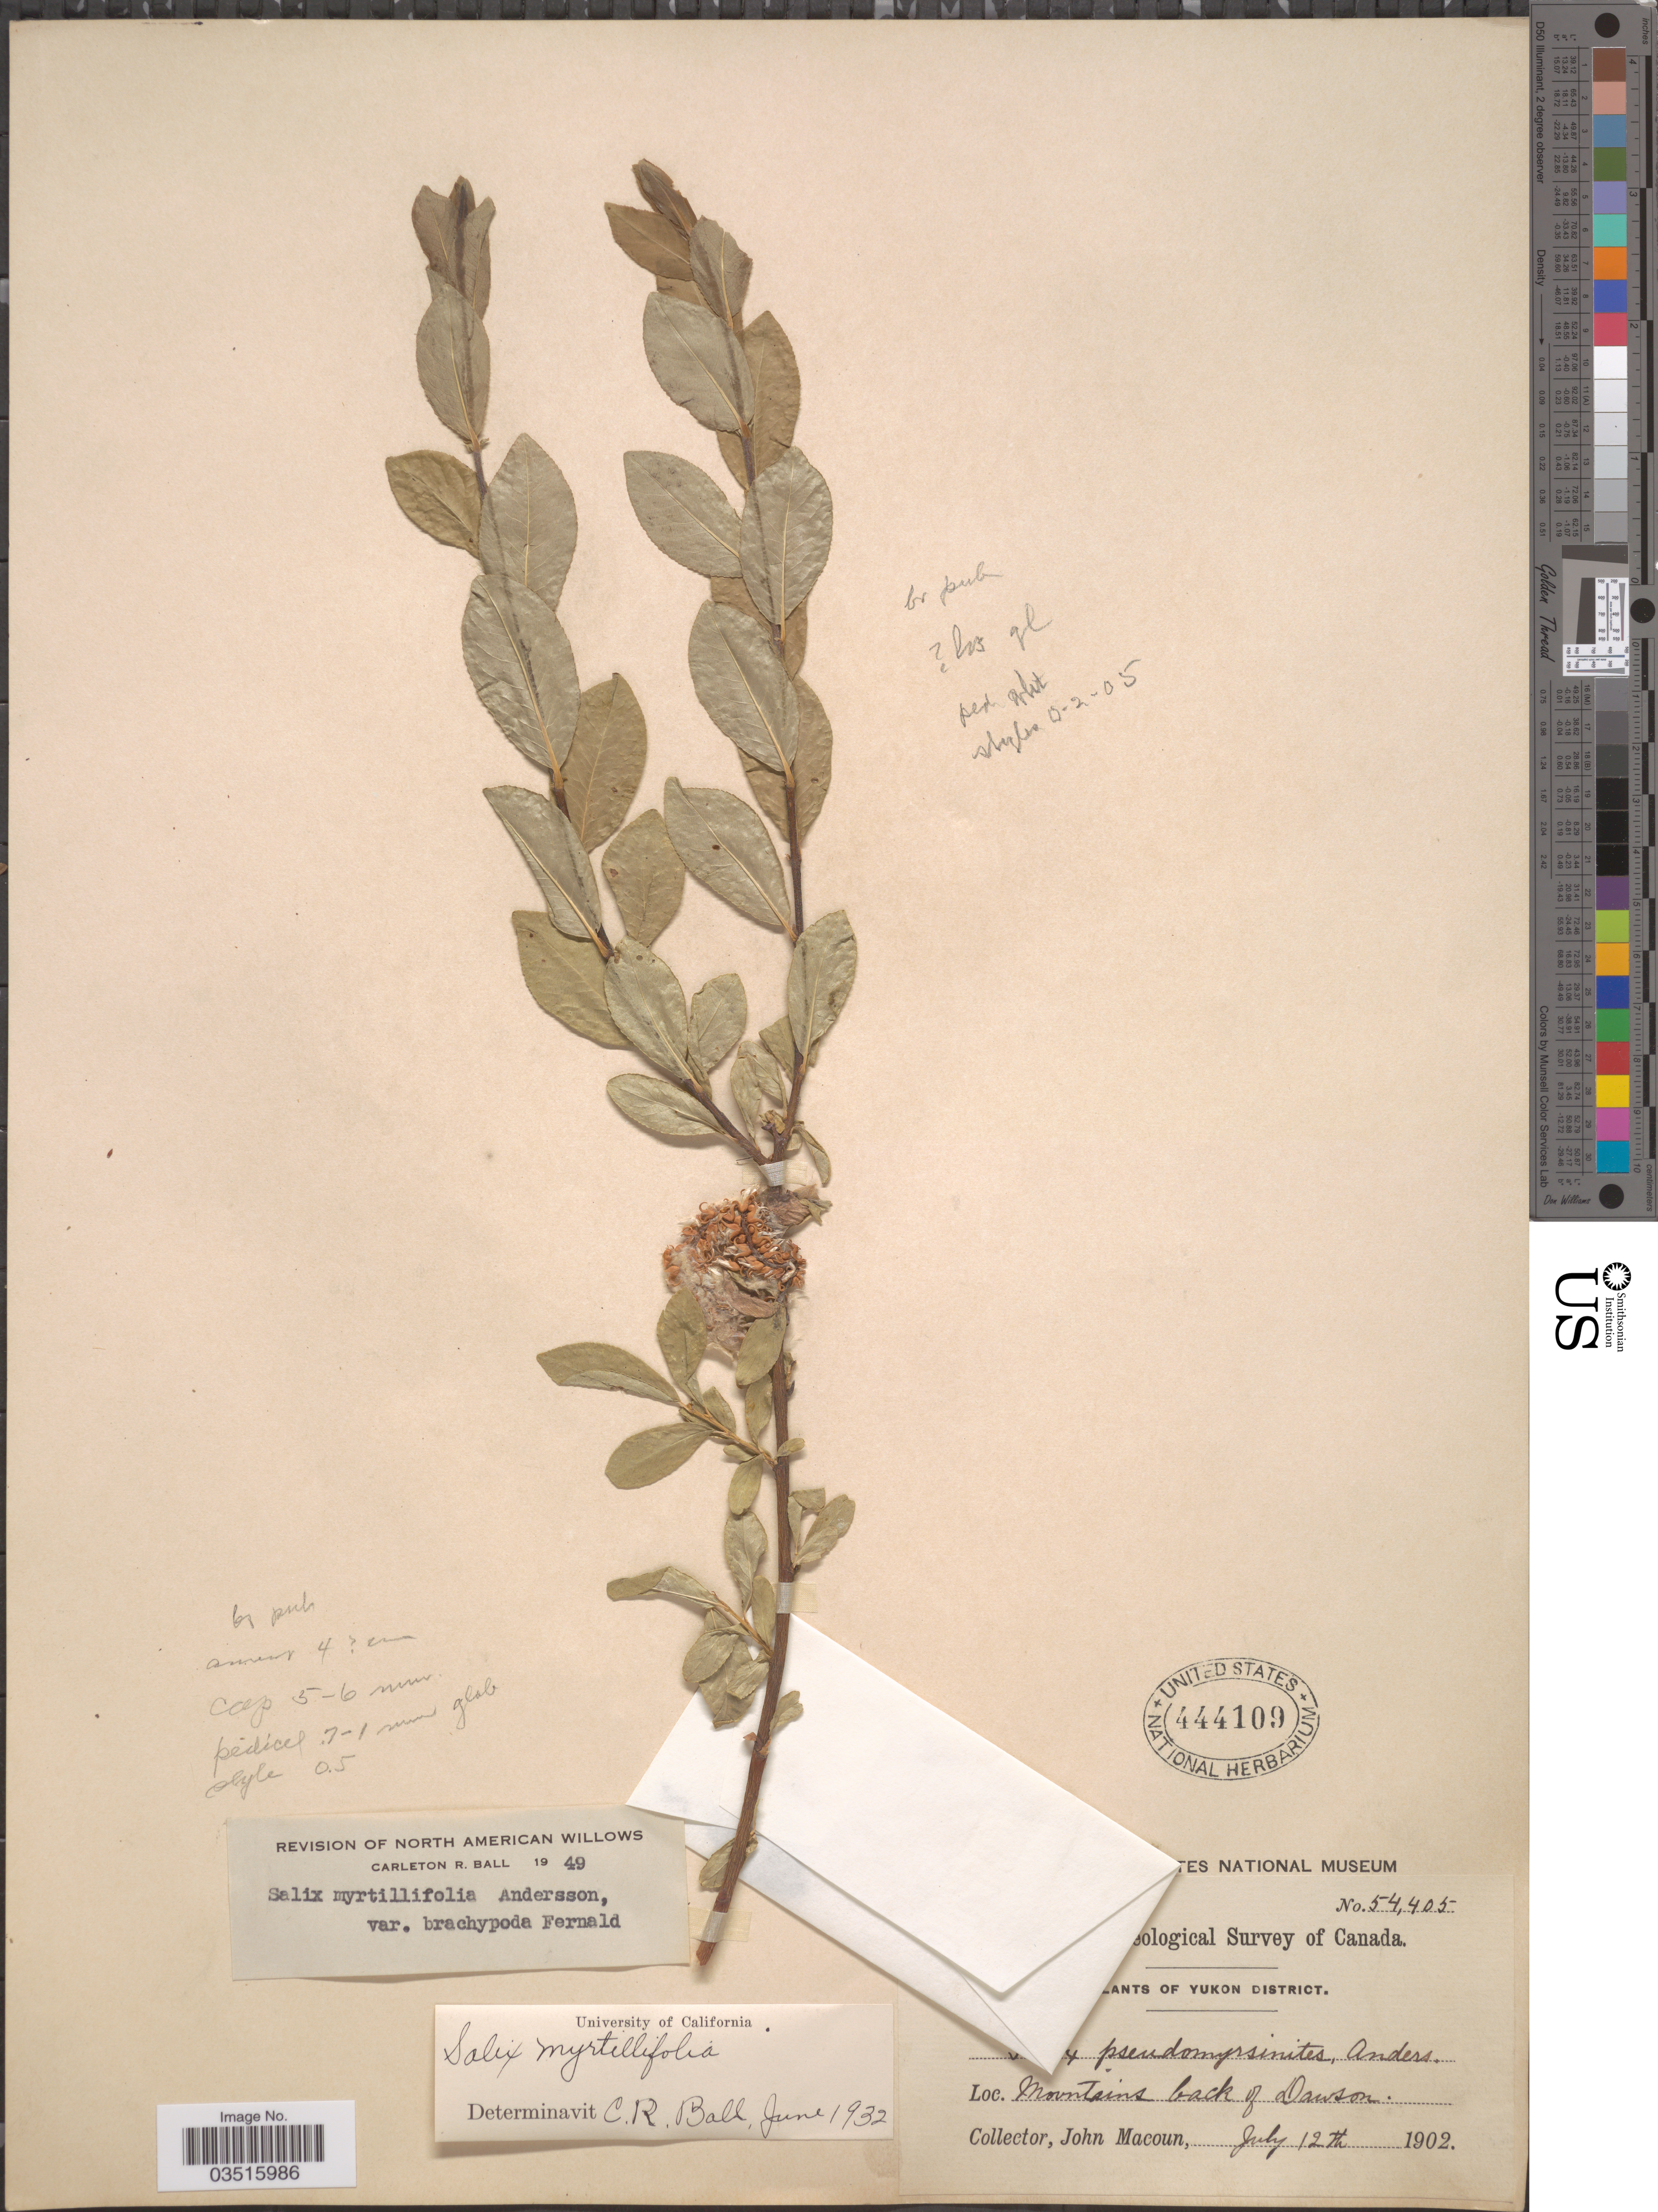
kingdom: Plantae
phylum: Tracheophyta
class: Magnoliopsida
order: Malpighiales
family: Salicaceae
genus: Salix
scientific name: Salix myrtillifolia var. brachypoda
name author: Fernald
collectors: J. Macoun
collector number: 54405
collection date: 1902-07-12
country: Canada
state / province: Yukon Territory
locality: Yukon District. Mountains back of Dawson.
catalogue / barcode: US 444109